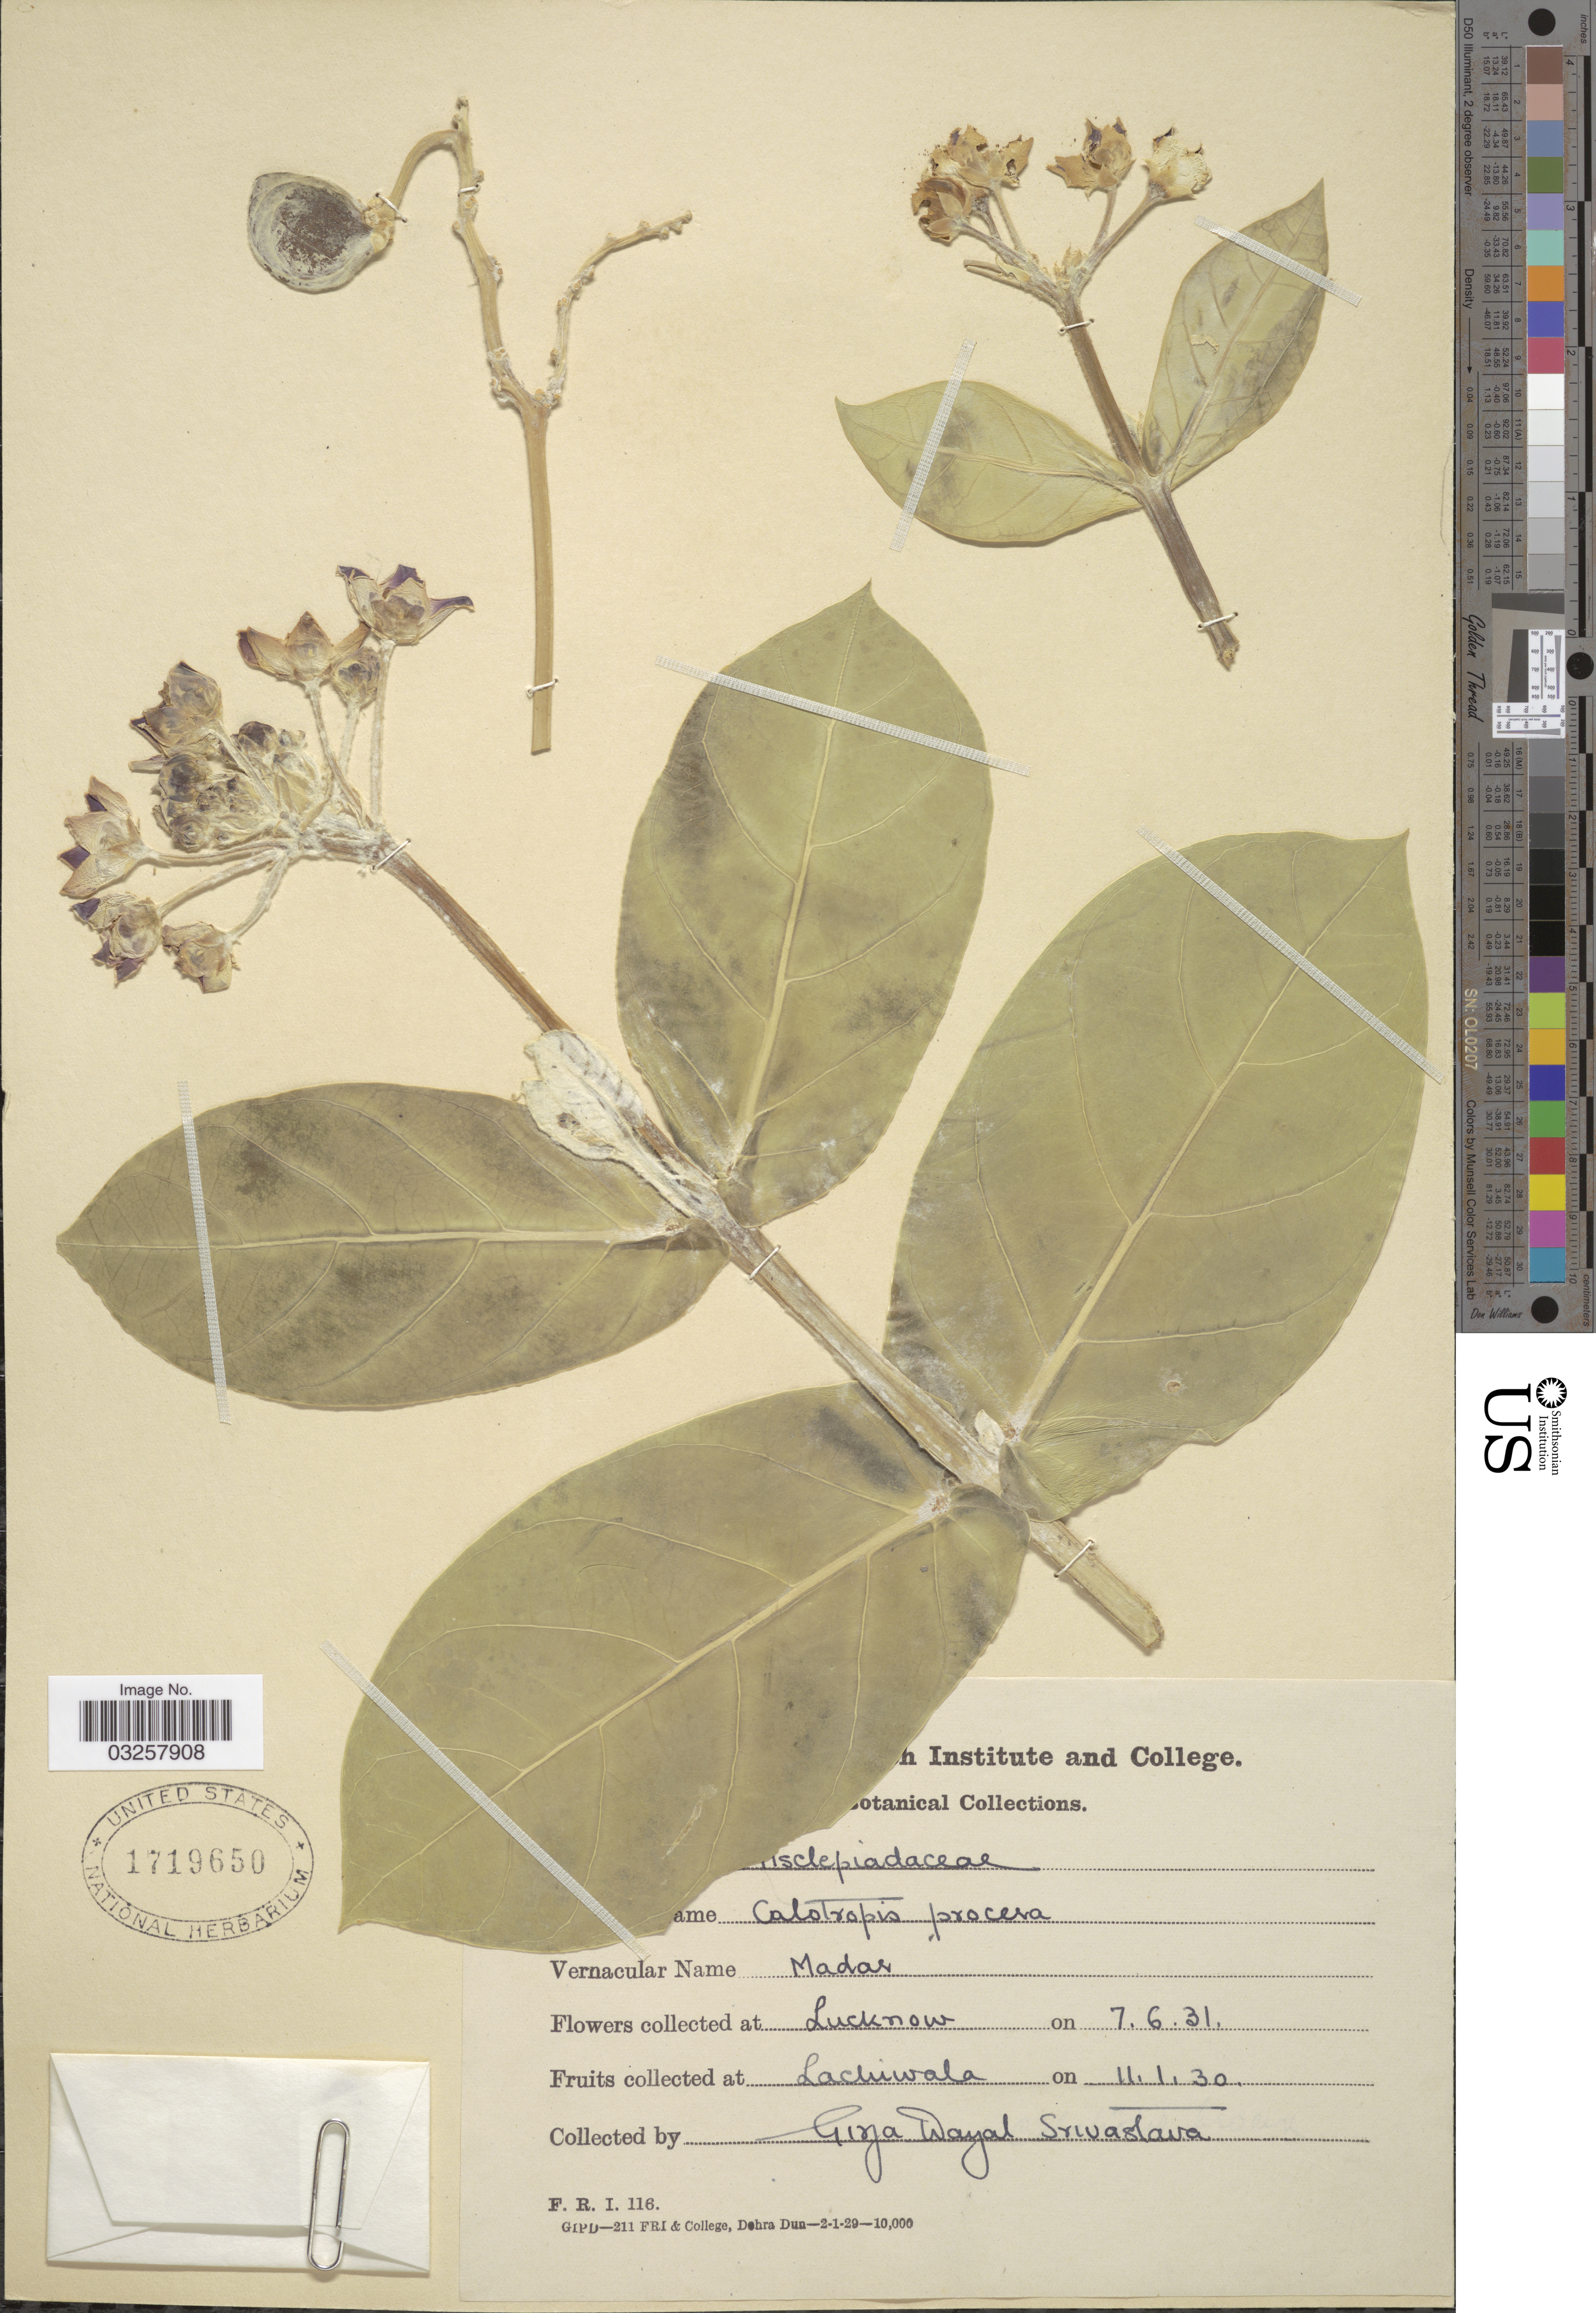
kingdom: Plantae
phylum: Tracheophyta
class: Magnoliopsida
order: Gentianales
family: Apocynaceae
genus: Calotropis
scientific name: Calotropis procera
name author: (Aiton) W.T. Aiton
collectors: G. Srivastava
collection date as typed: Transcribed d/m/y: 11/1/30 to 7/6/31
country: India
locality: Lucknow. Lachiwala.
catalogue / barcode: US 1719650